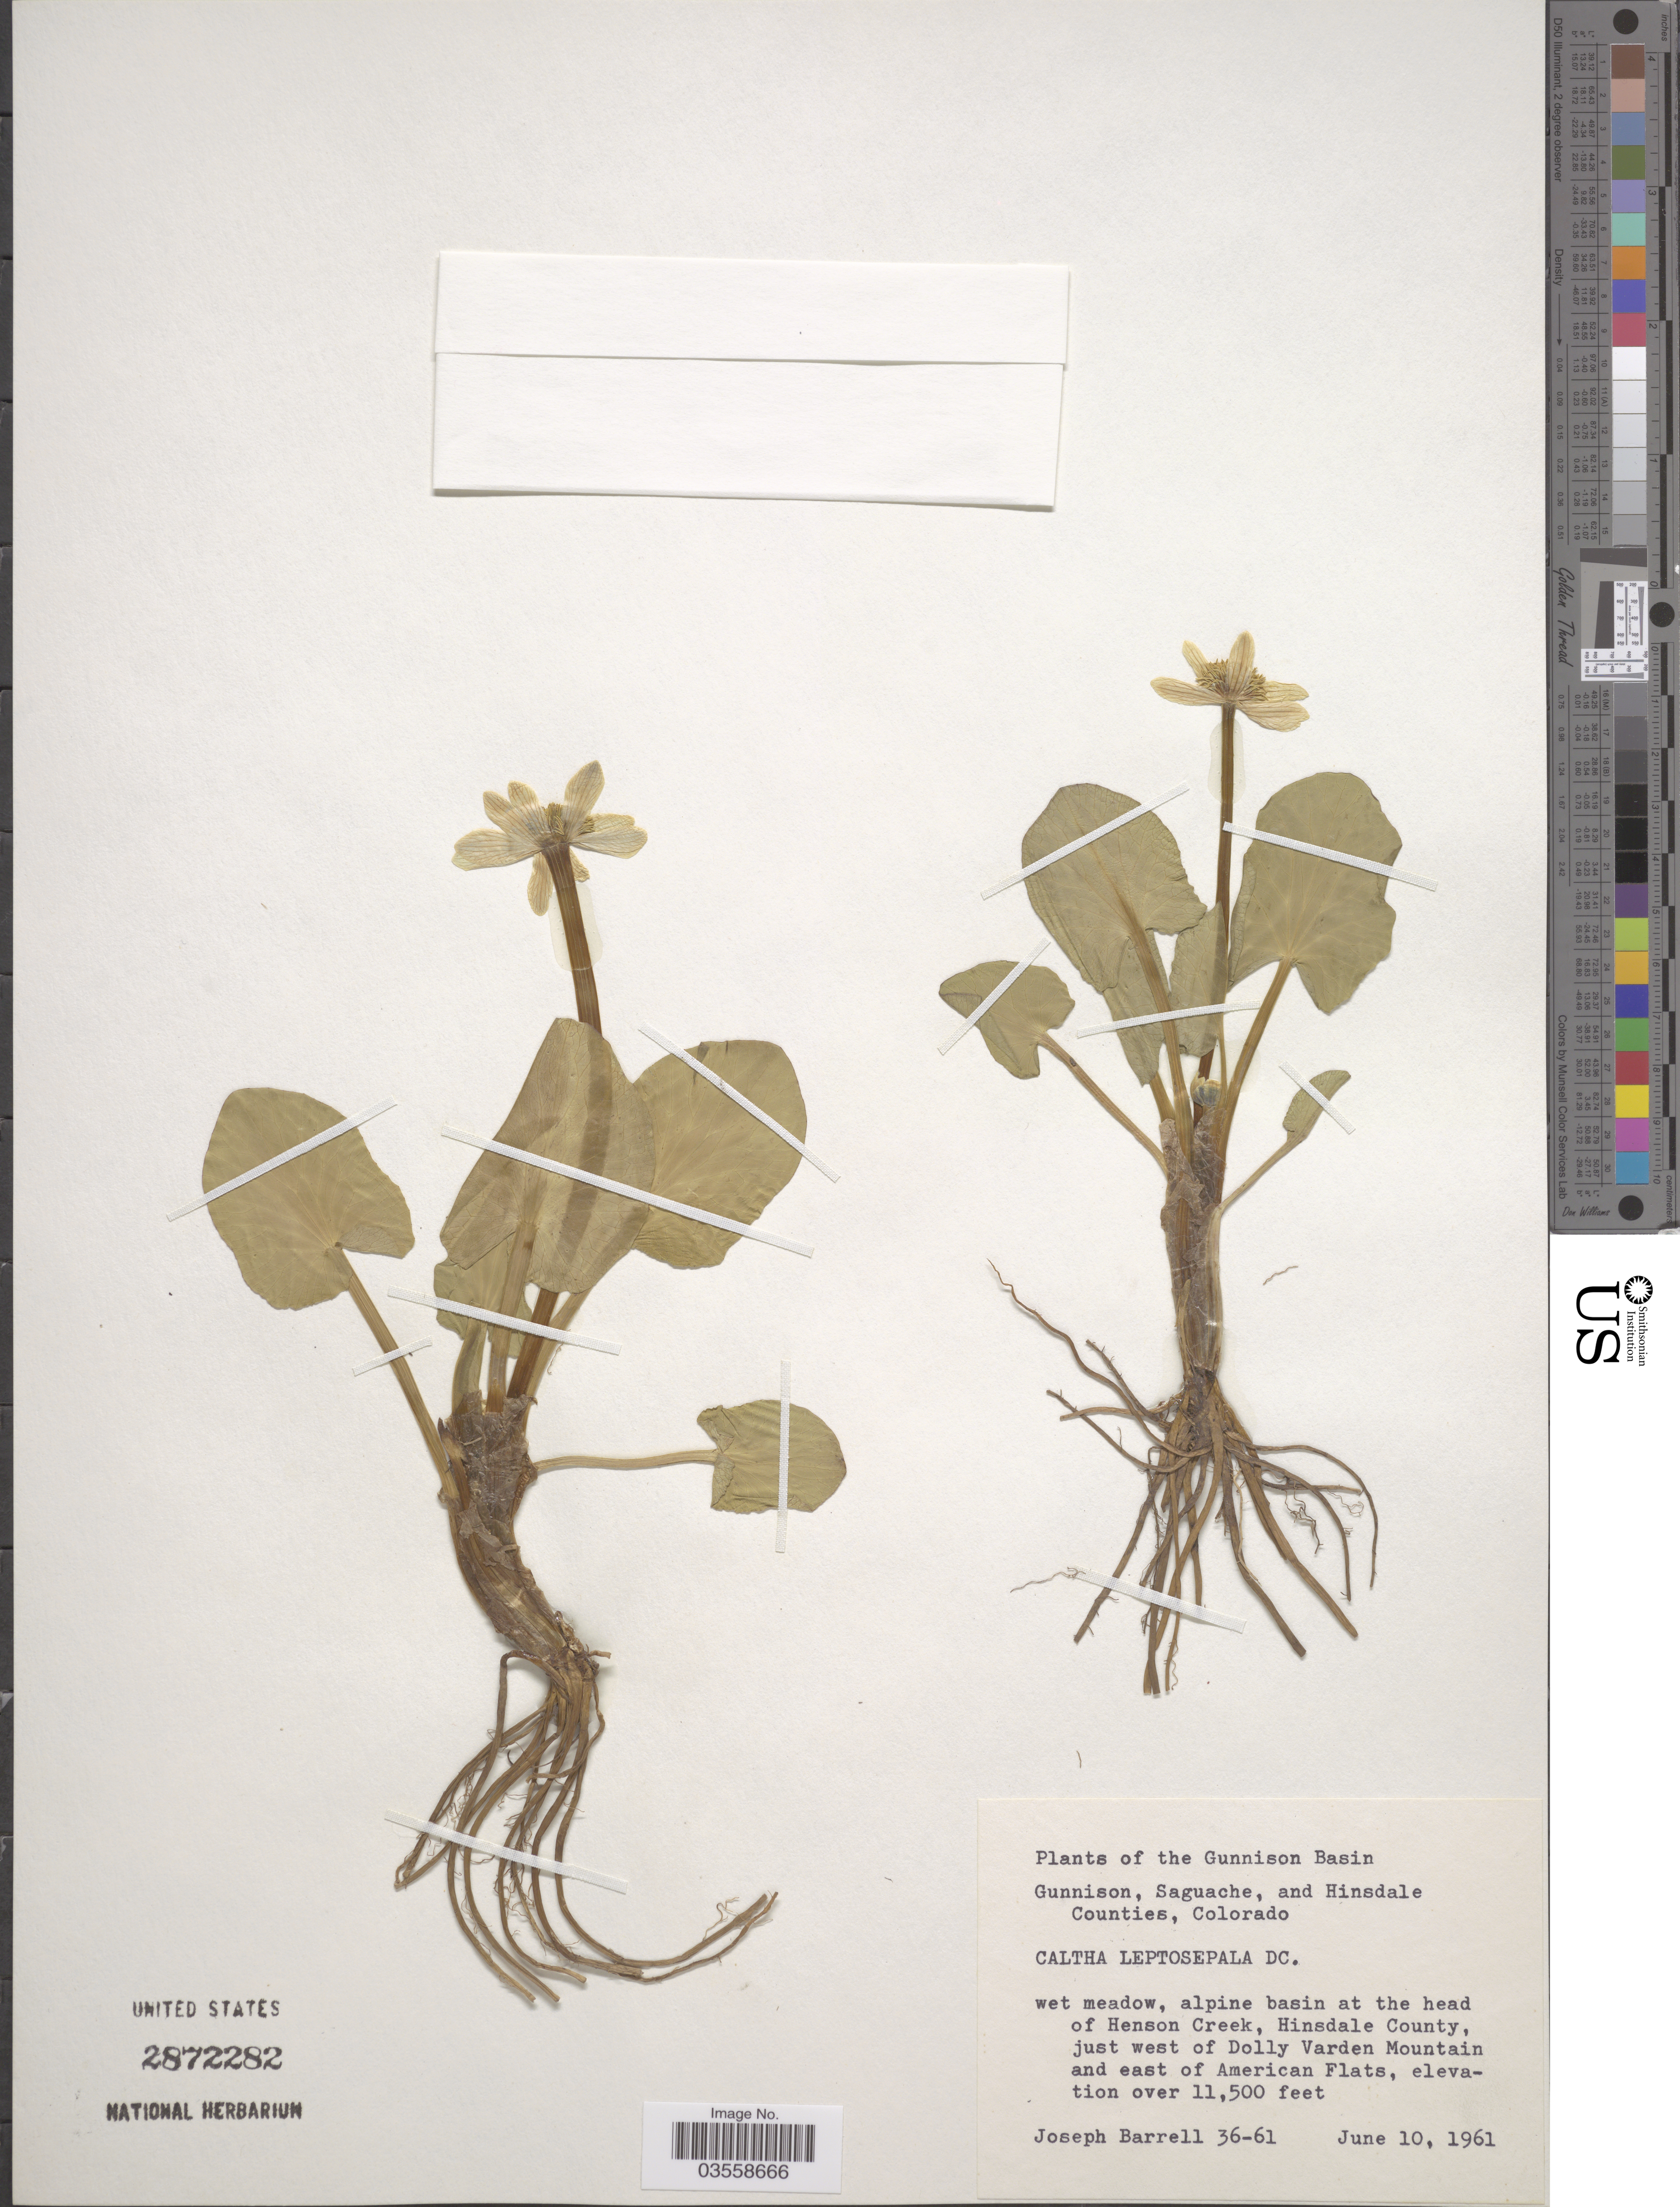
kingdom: Plantae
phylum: Tracheophyta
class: Magnoliopsida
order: Ranunculales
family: Ranunculaceae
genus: Caltha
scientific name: Caltha leptosepala subsp. leptosepala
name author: DC.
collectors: J. Barrell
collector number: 36-61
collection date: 1961-06-10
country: United States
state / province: Colorado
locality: Gunnison Basin. At head of Henson Creek, Hinsdale County, just west of Dolly Varden Mountain and east of American Flats.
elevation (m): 3505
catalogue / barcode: US 2872282